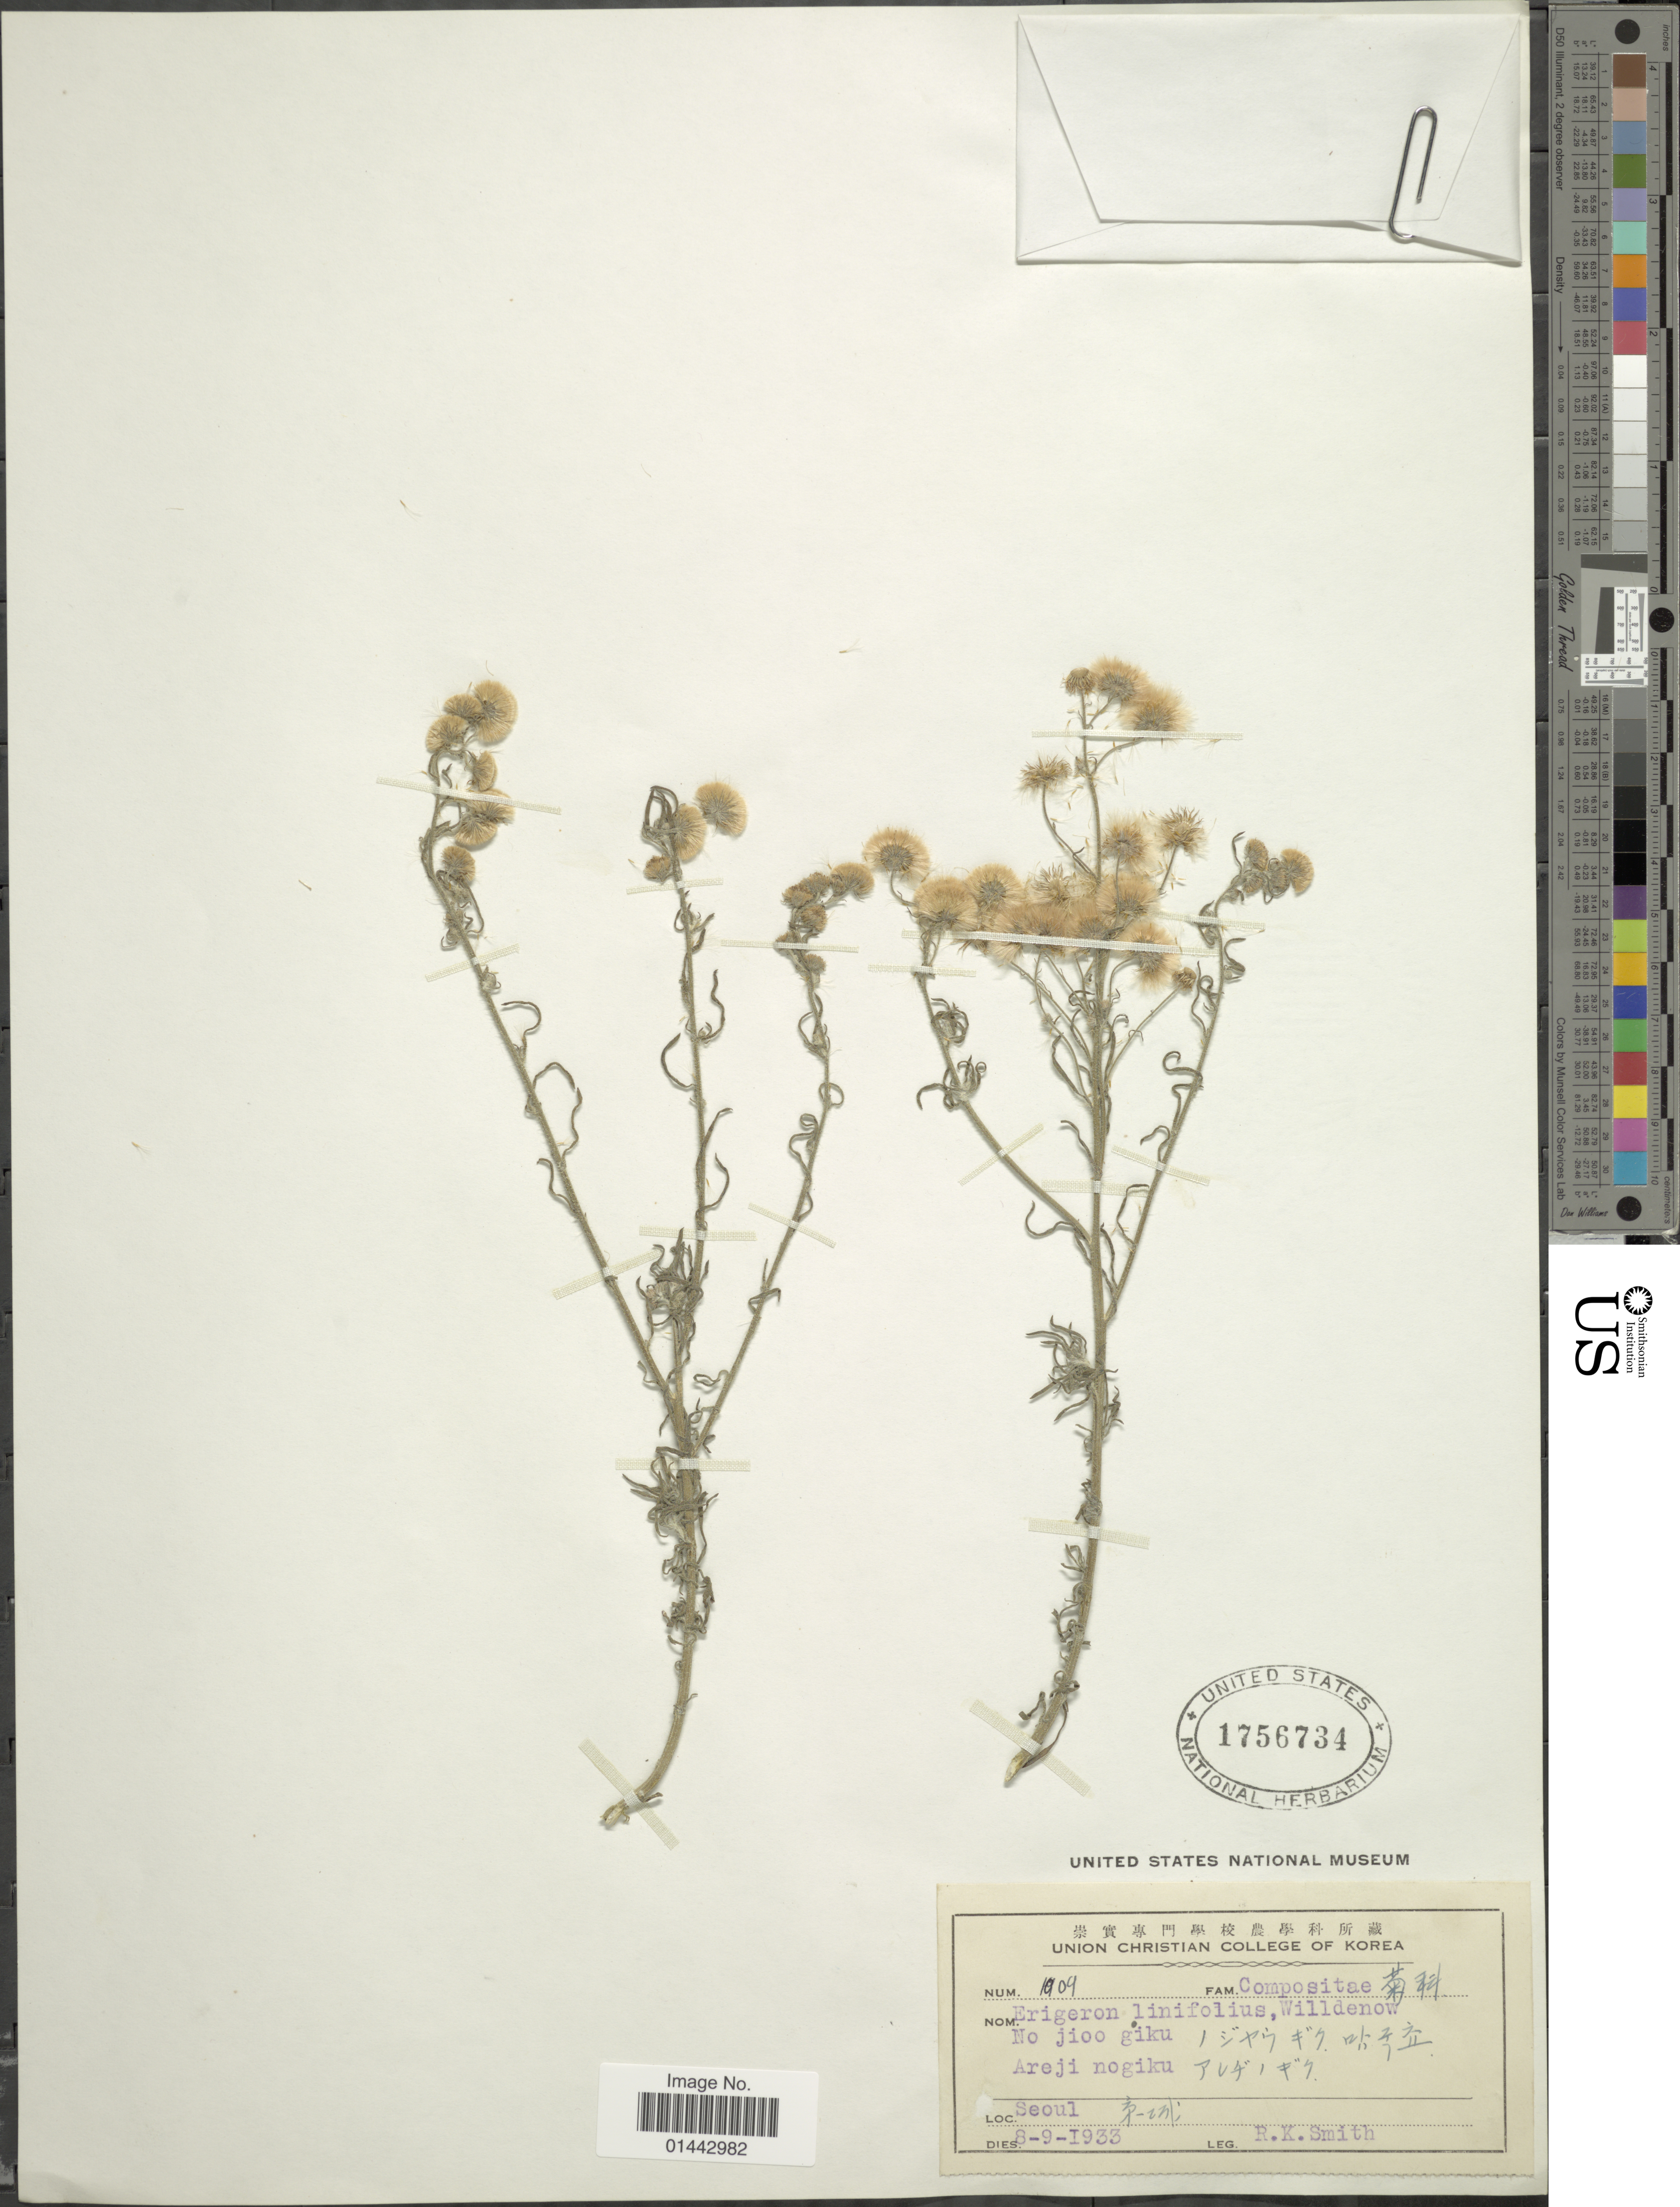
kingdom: Plantae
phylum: Tracheophyta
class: Magnoliopsida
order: Asterales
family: Asteraceae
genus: Erigeron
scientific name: Erigeron bonariensis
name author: L.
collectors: R. Smith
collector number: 1909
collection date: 1933-09-08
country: South Korea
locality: Seoul, No jioo giku, Areji nogiku.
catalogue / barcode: US 1756734